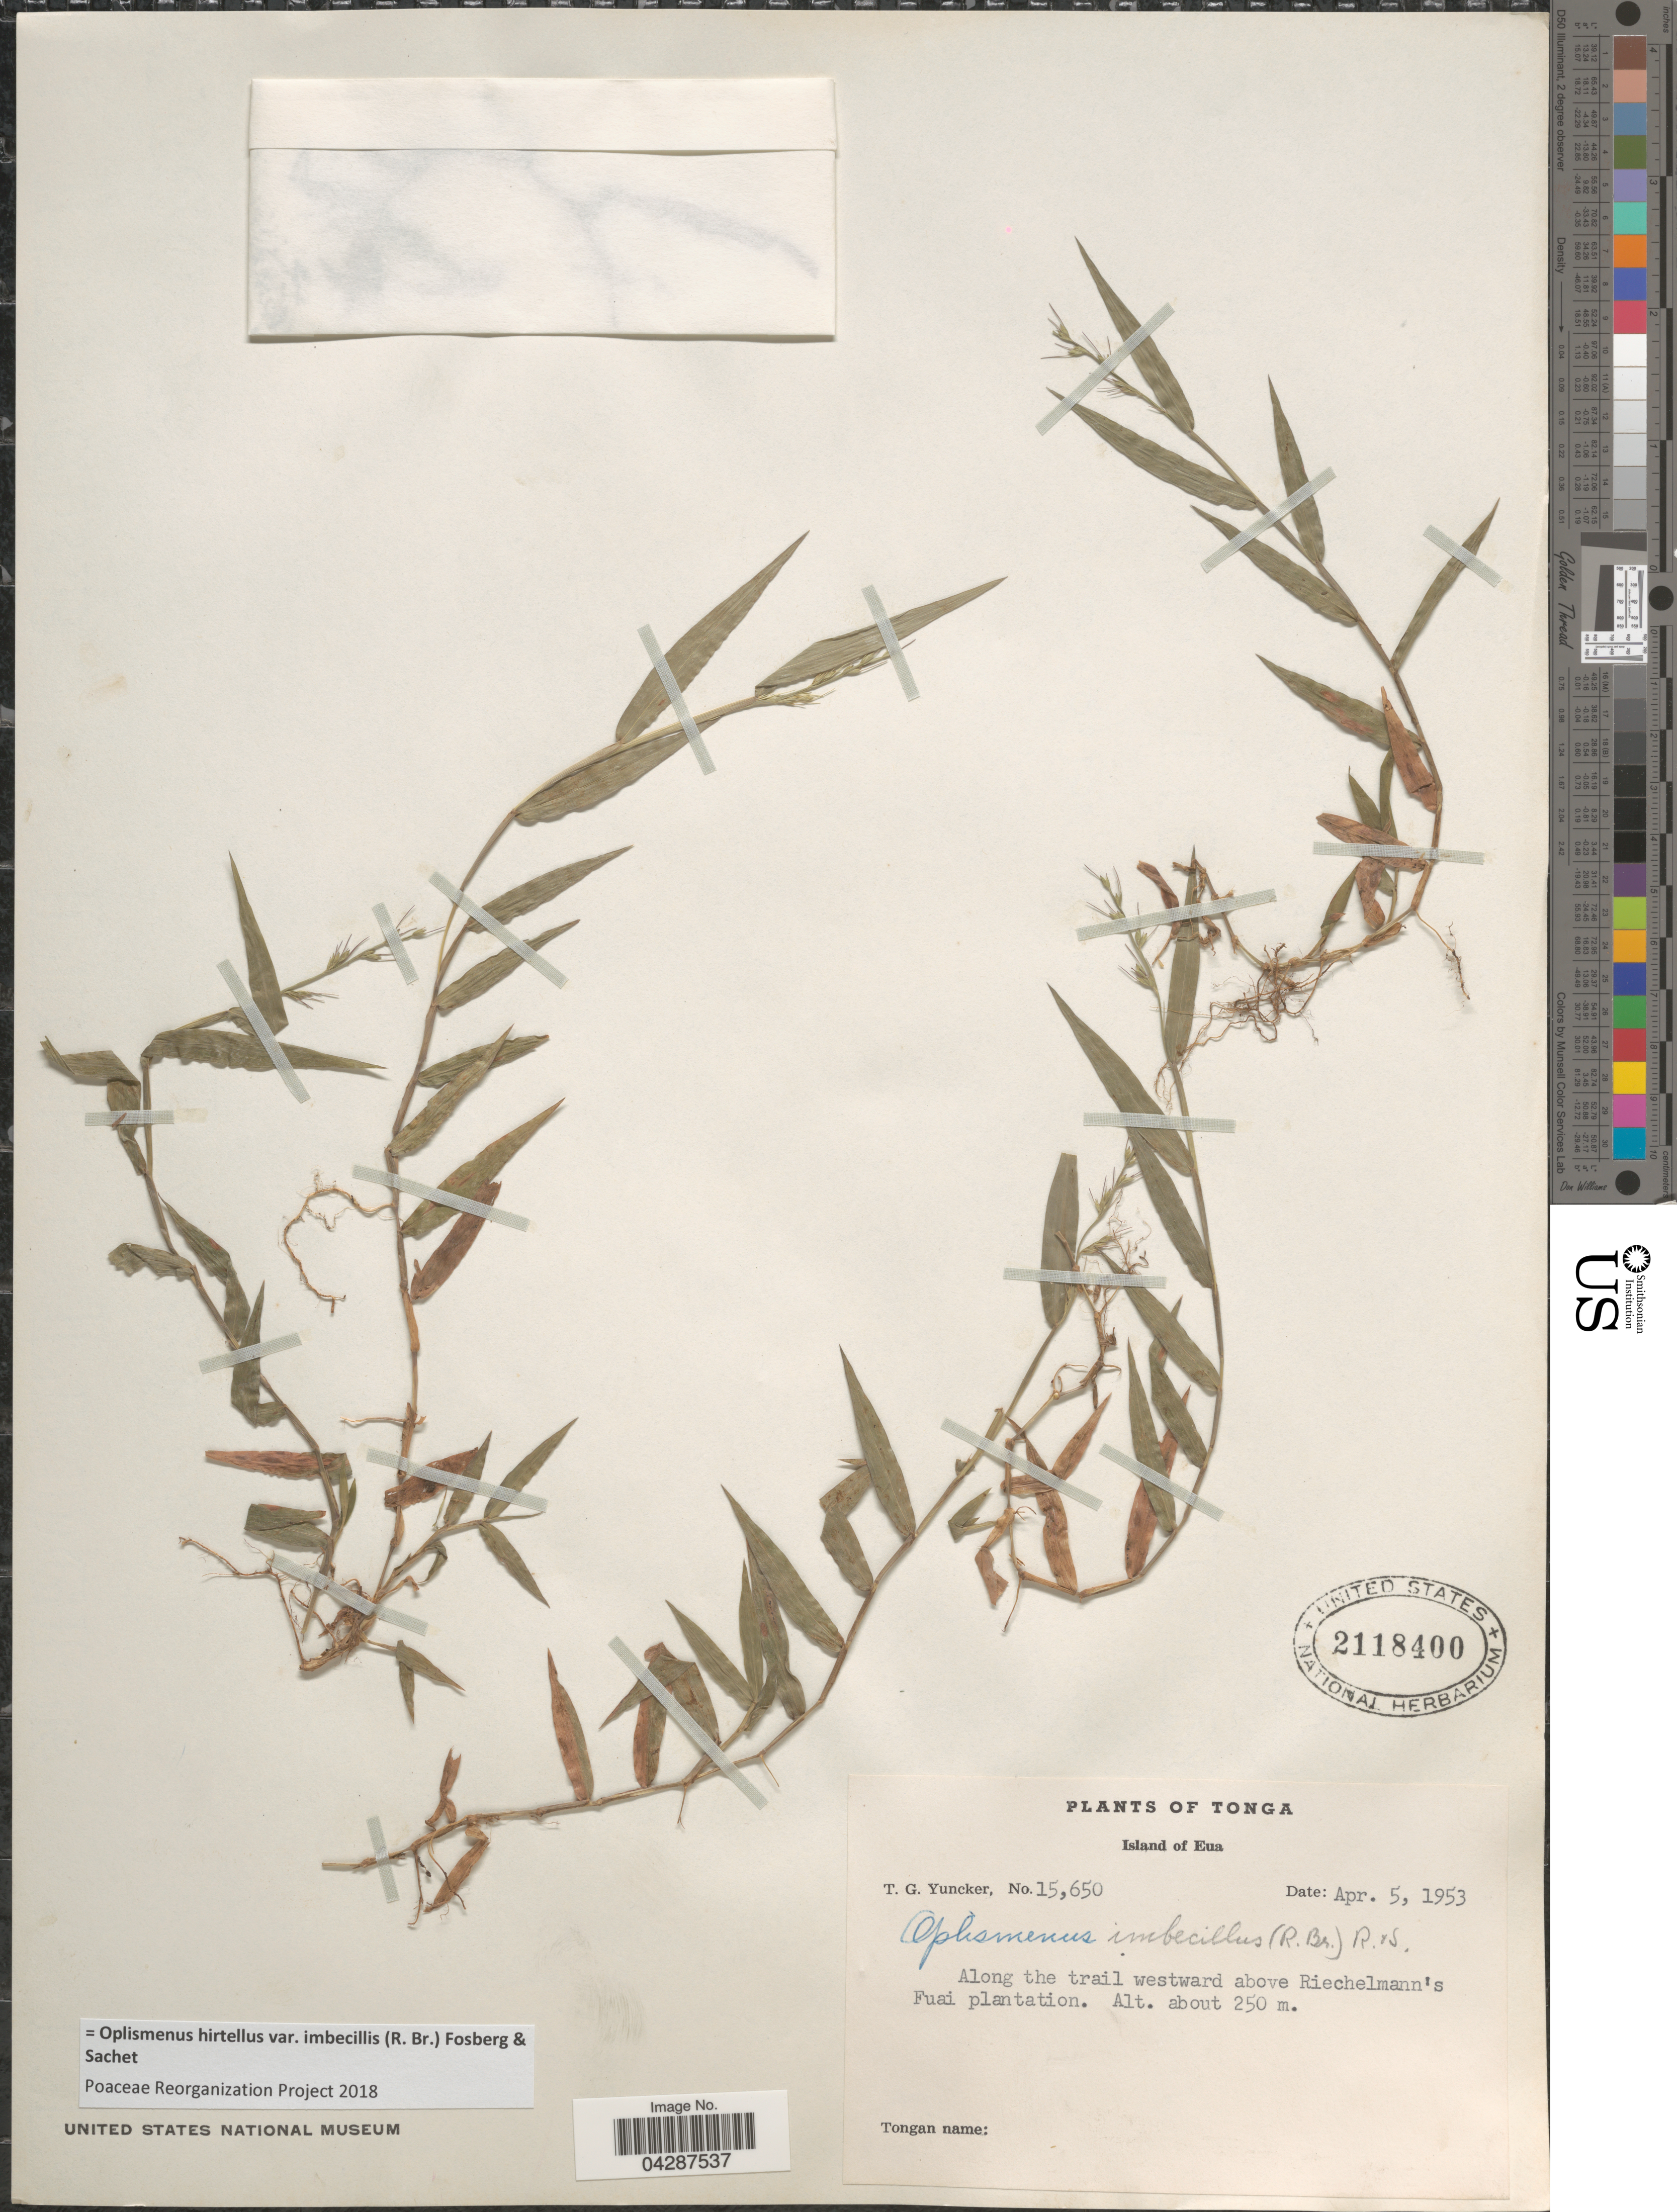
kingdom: Plantae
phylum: Tracheophyta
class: Liliopsida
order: Poales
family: Poaceae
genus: Oplismenus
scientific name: Oplismenus hirtellus var. imbecillis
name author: (R. Br.) Fosberg & Sachet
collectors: T. G. Yuncker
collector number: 15650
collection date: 1953-04-05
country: Tonga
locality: Island of Eua. Along the trail westward above Riechelmann's Fuai plantation.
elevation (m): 250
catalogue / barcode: US 2118400